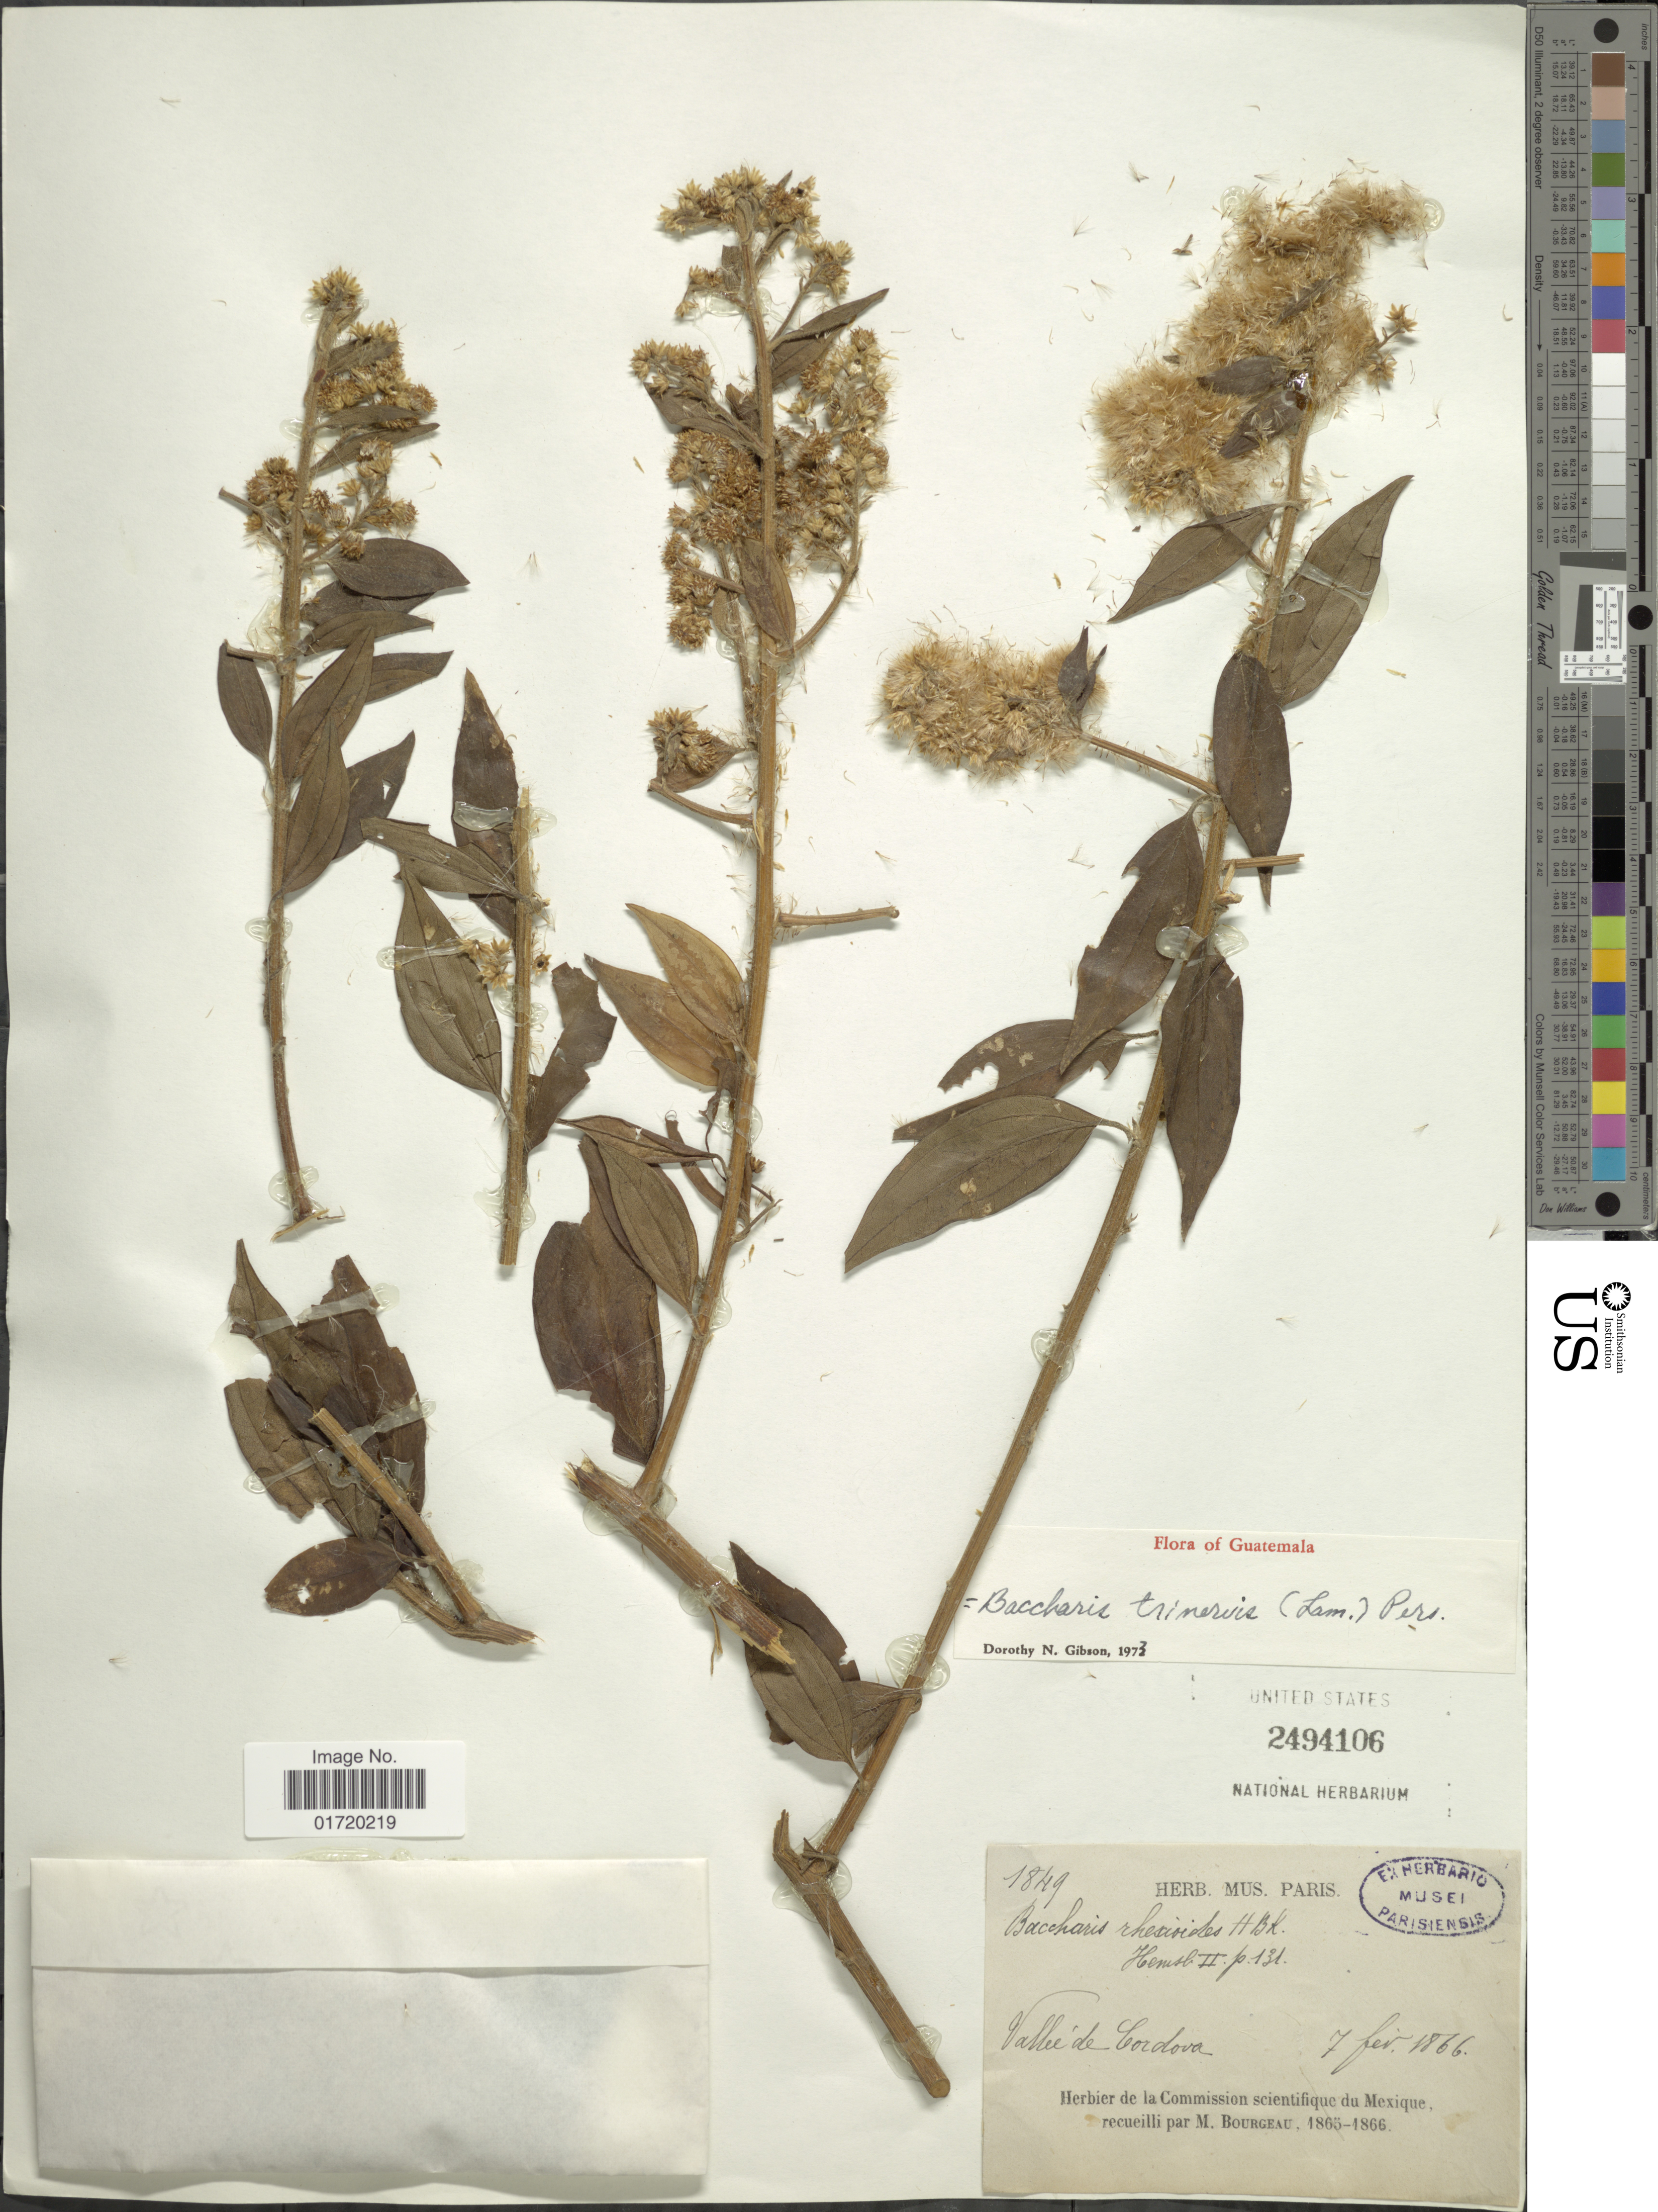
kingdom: Plantae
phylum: Tracheophyta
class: Magnoliopsida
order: Asterales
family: Asteraceae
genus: Baccharis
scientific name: Baccharis trinervis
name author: (Lam.) Pers.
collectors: M. Bourgeau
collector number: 1849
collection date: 1866-02-07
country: Mexico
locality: Valle de Cordova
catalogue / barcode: US 2494106